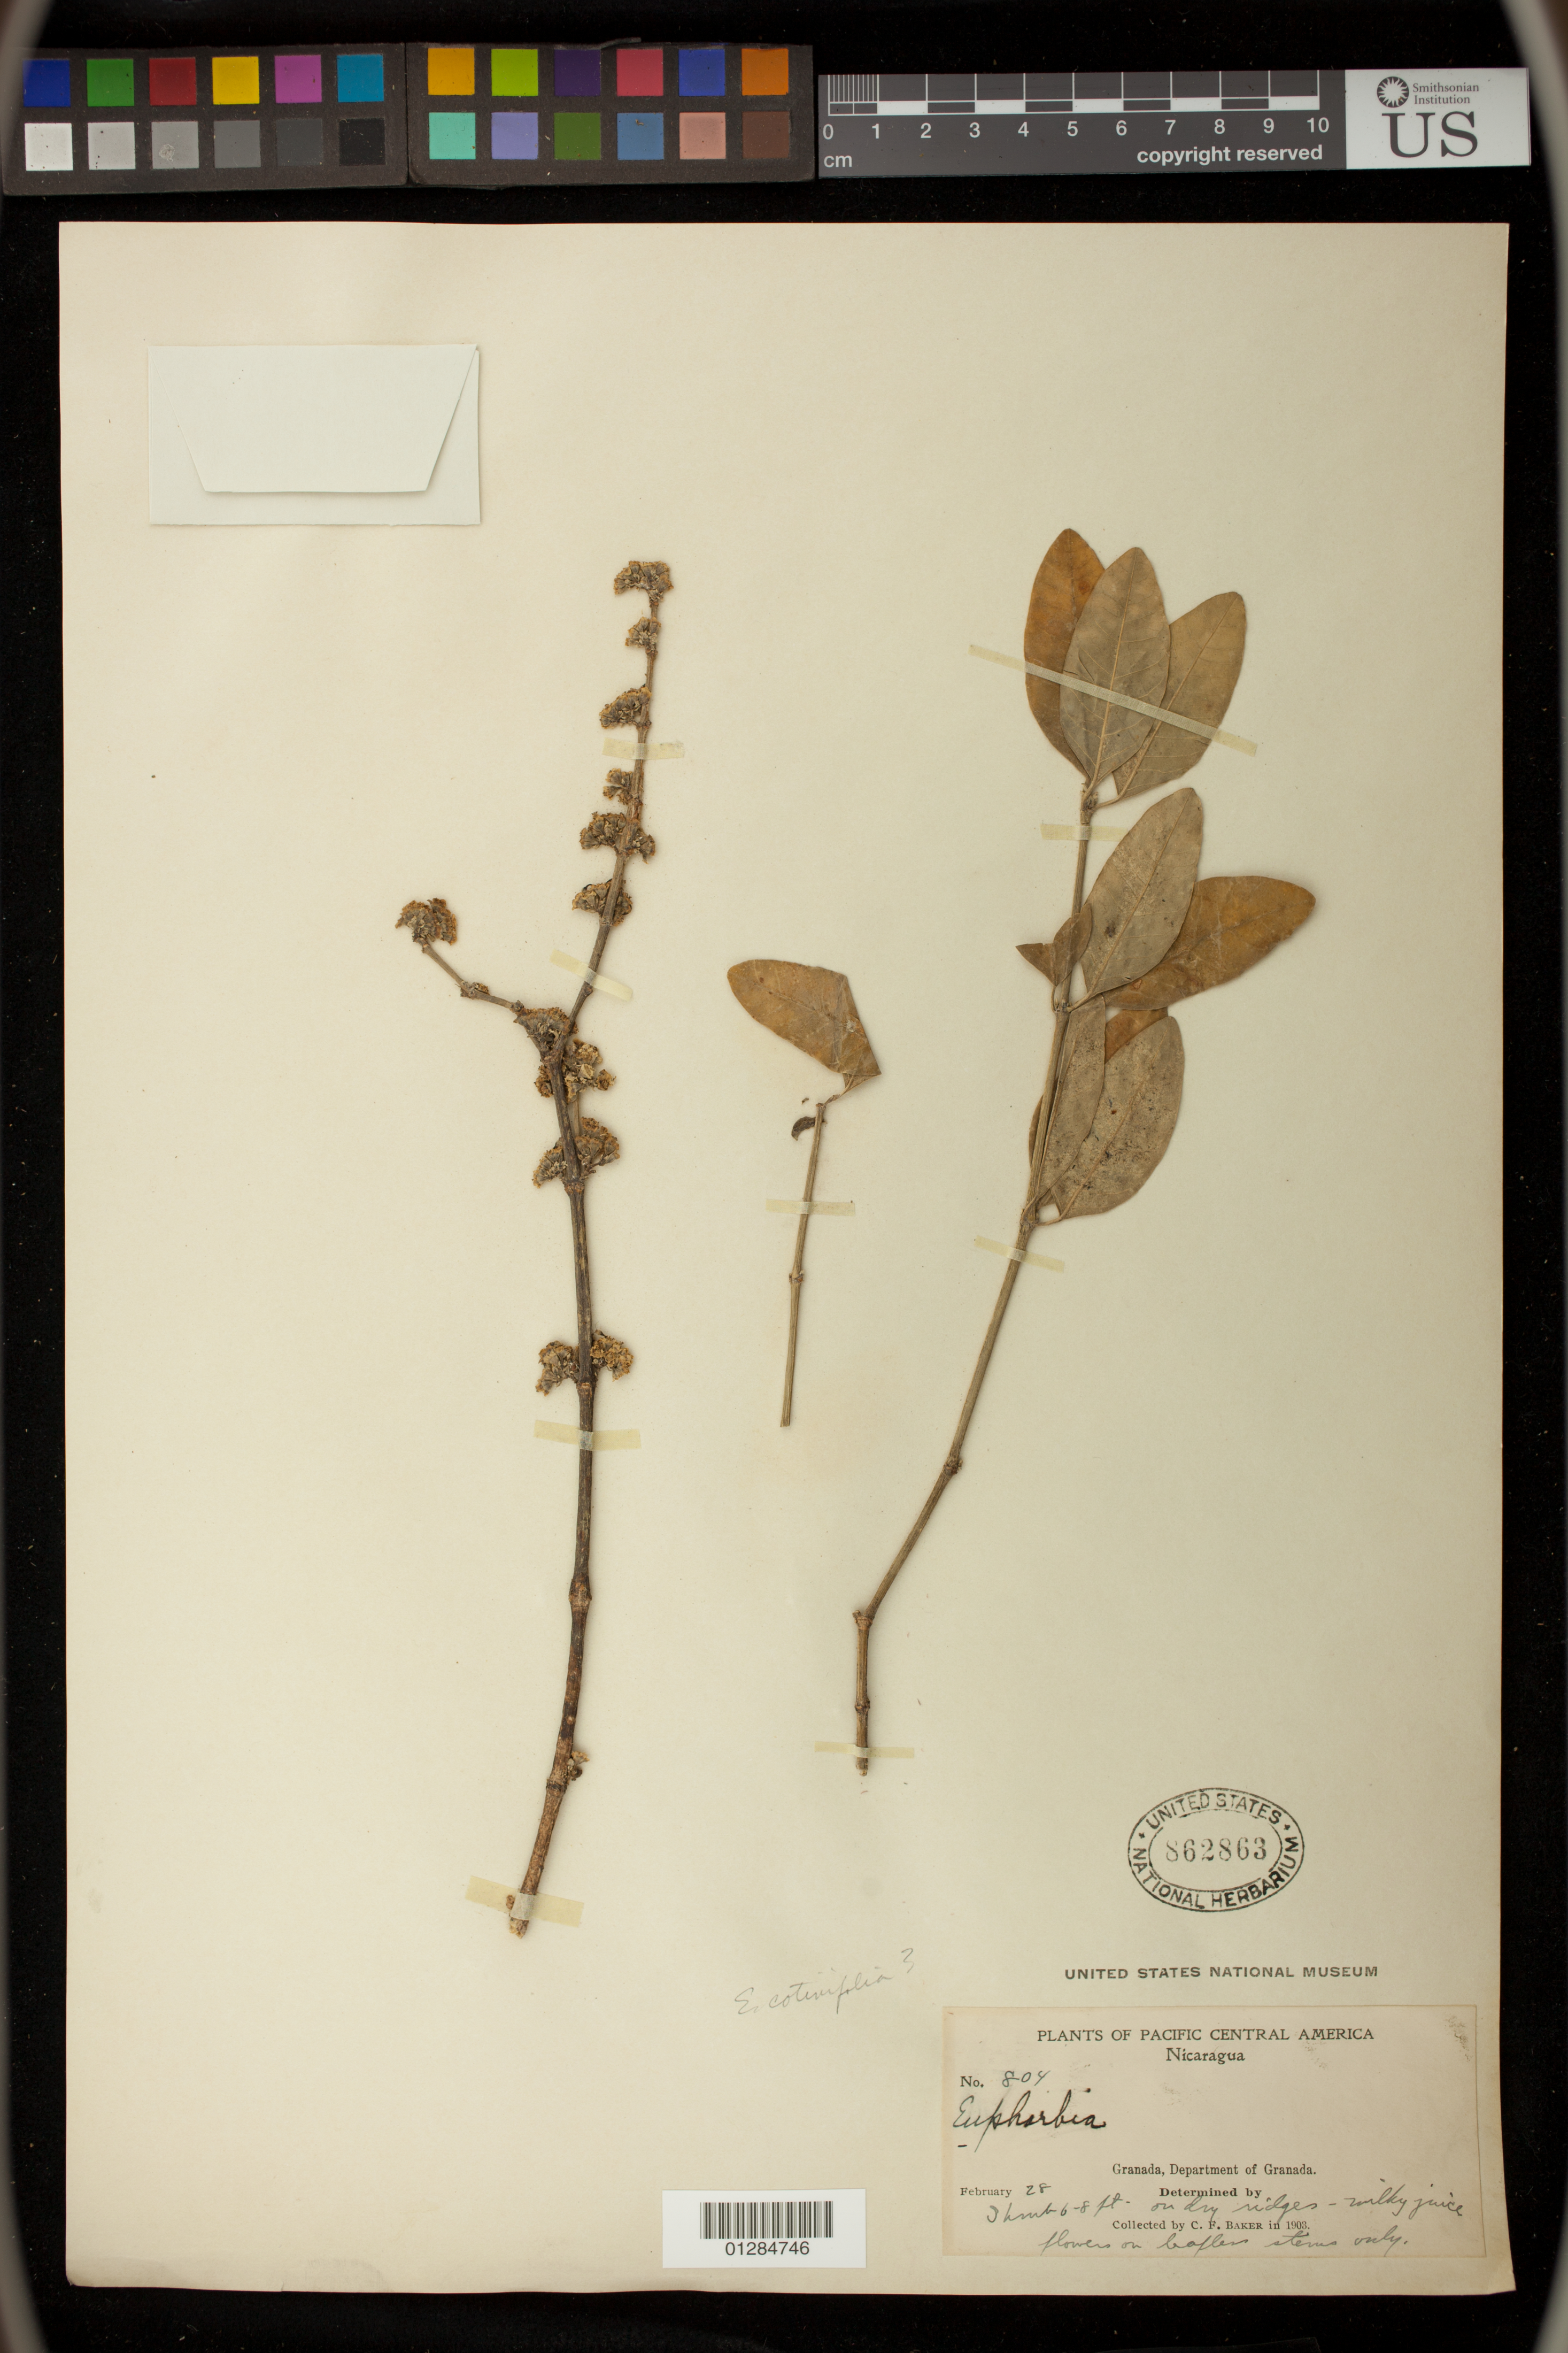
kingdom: Plantae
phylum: Tracheophyta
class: Magnoliopsida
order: Malpighiales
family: Euphorbiaceae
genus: Euphorbia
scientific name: Euphorbia sp.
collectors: C. F. Baker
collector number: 804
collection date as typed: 28 Feb 1903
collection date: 1903-02-28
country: Nicaragua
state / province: Granada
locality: Granada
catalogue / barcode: US 862863